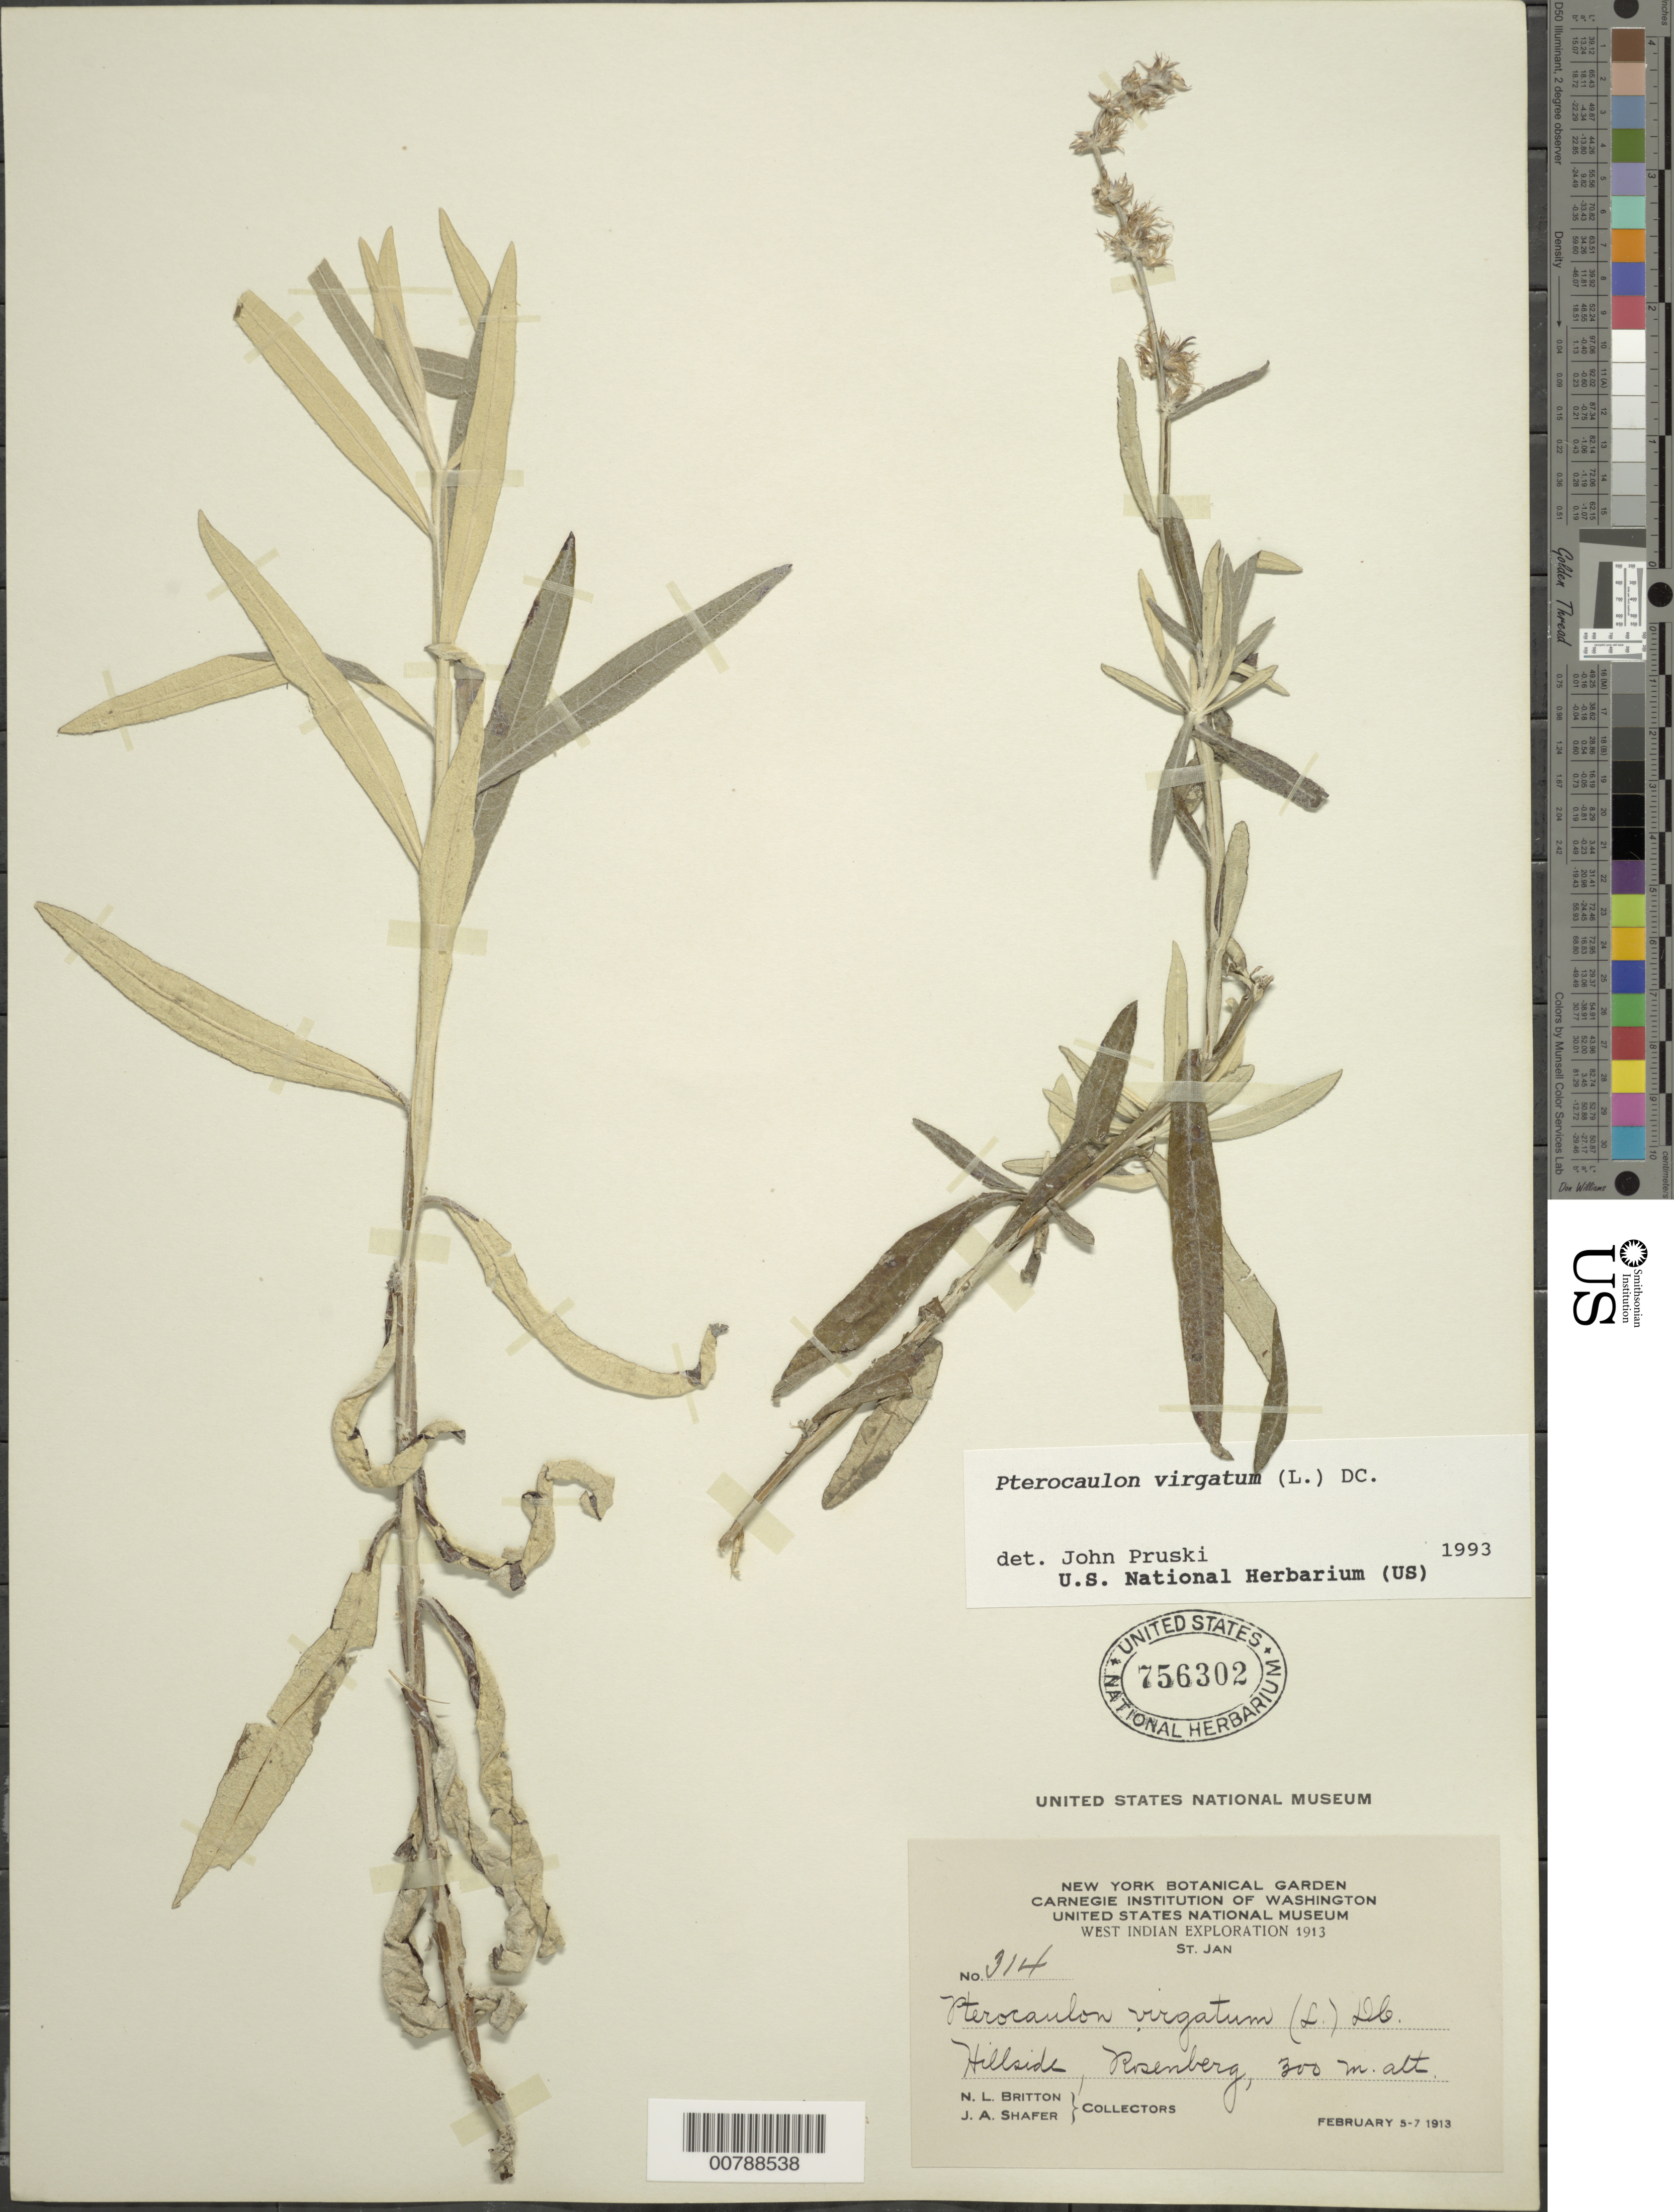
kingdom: Plantae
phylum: Tracheophyta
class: Magnoliopsida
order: Asterales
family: Asteraceae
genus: Pterocaulon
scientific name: Pterocaulon virgatum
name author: (L.) DC.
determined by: Pruski, J. F.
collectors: N. Britton & J. A. Shafer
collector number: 314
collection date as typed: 05 Feb 1913 to 07 Feb 1913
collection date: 1913-02-05/1913-02-07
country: U.S. Virgin Islands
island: St. John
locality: Hillside, Rosenberg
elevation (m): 300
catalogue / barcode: US 756302